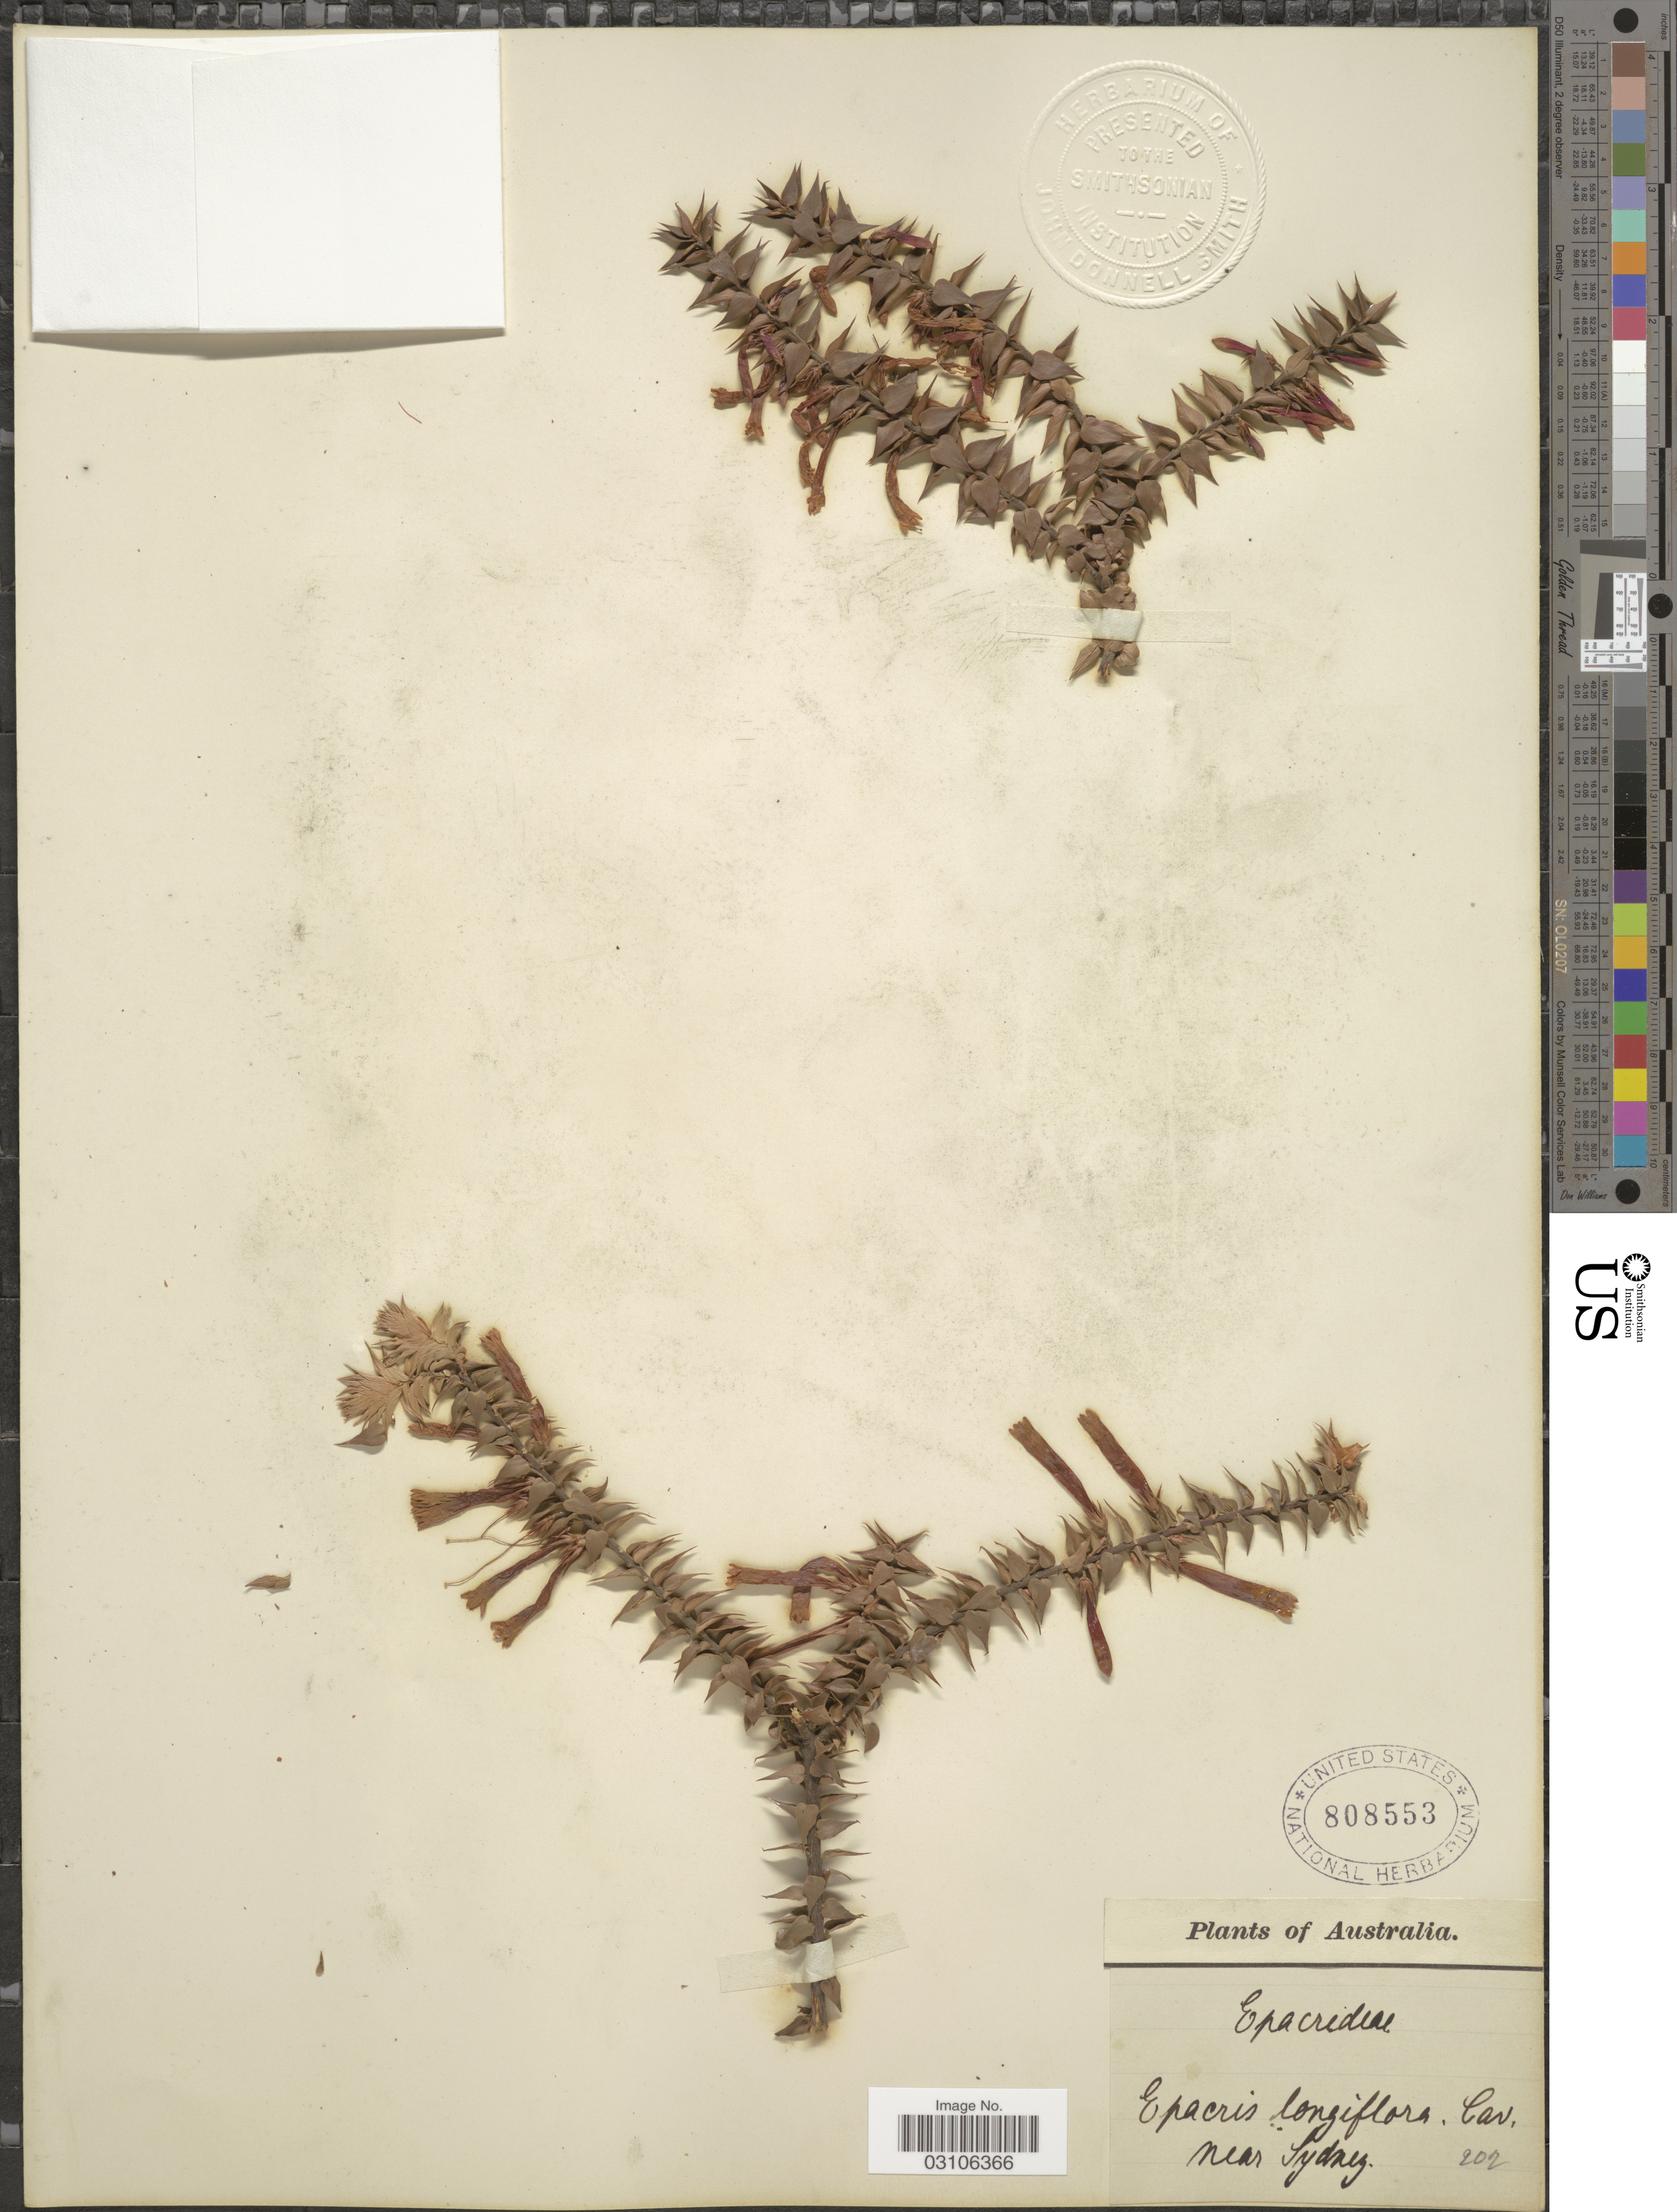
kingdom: Plantae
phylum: Tracheophyta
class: Magnoliopsida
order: Ericales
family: Ericaceae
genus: Epacris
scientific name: Epacris longiflora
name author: Cav.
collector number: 202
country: Australia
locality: Near Sydney.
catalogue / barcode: US 808553